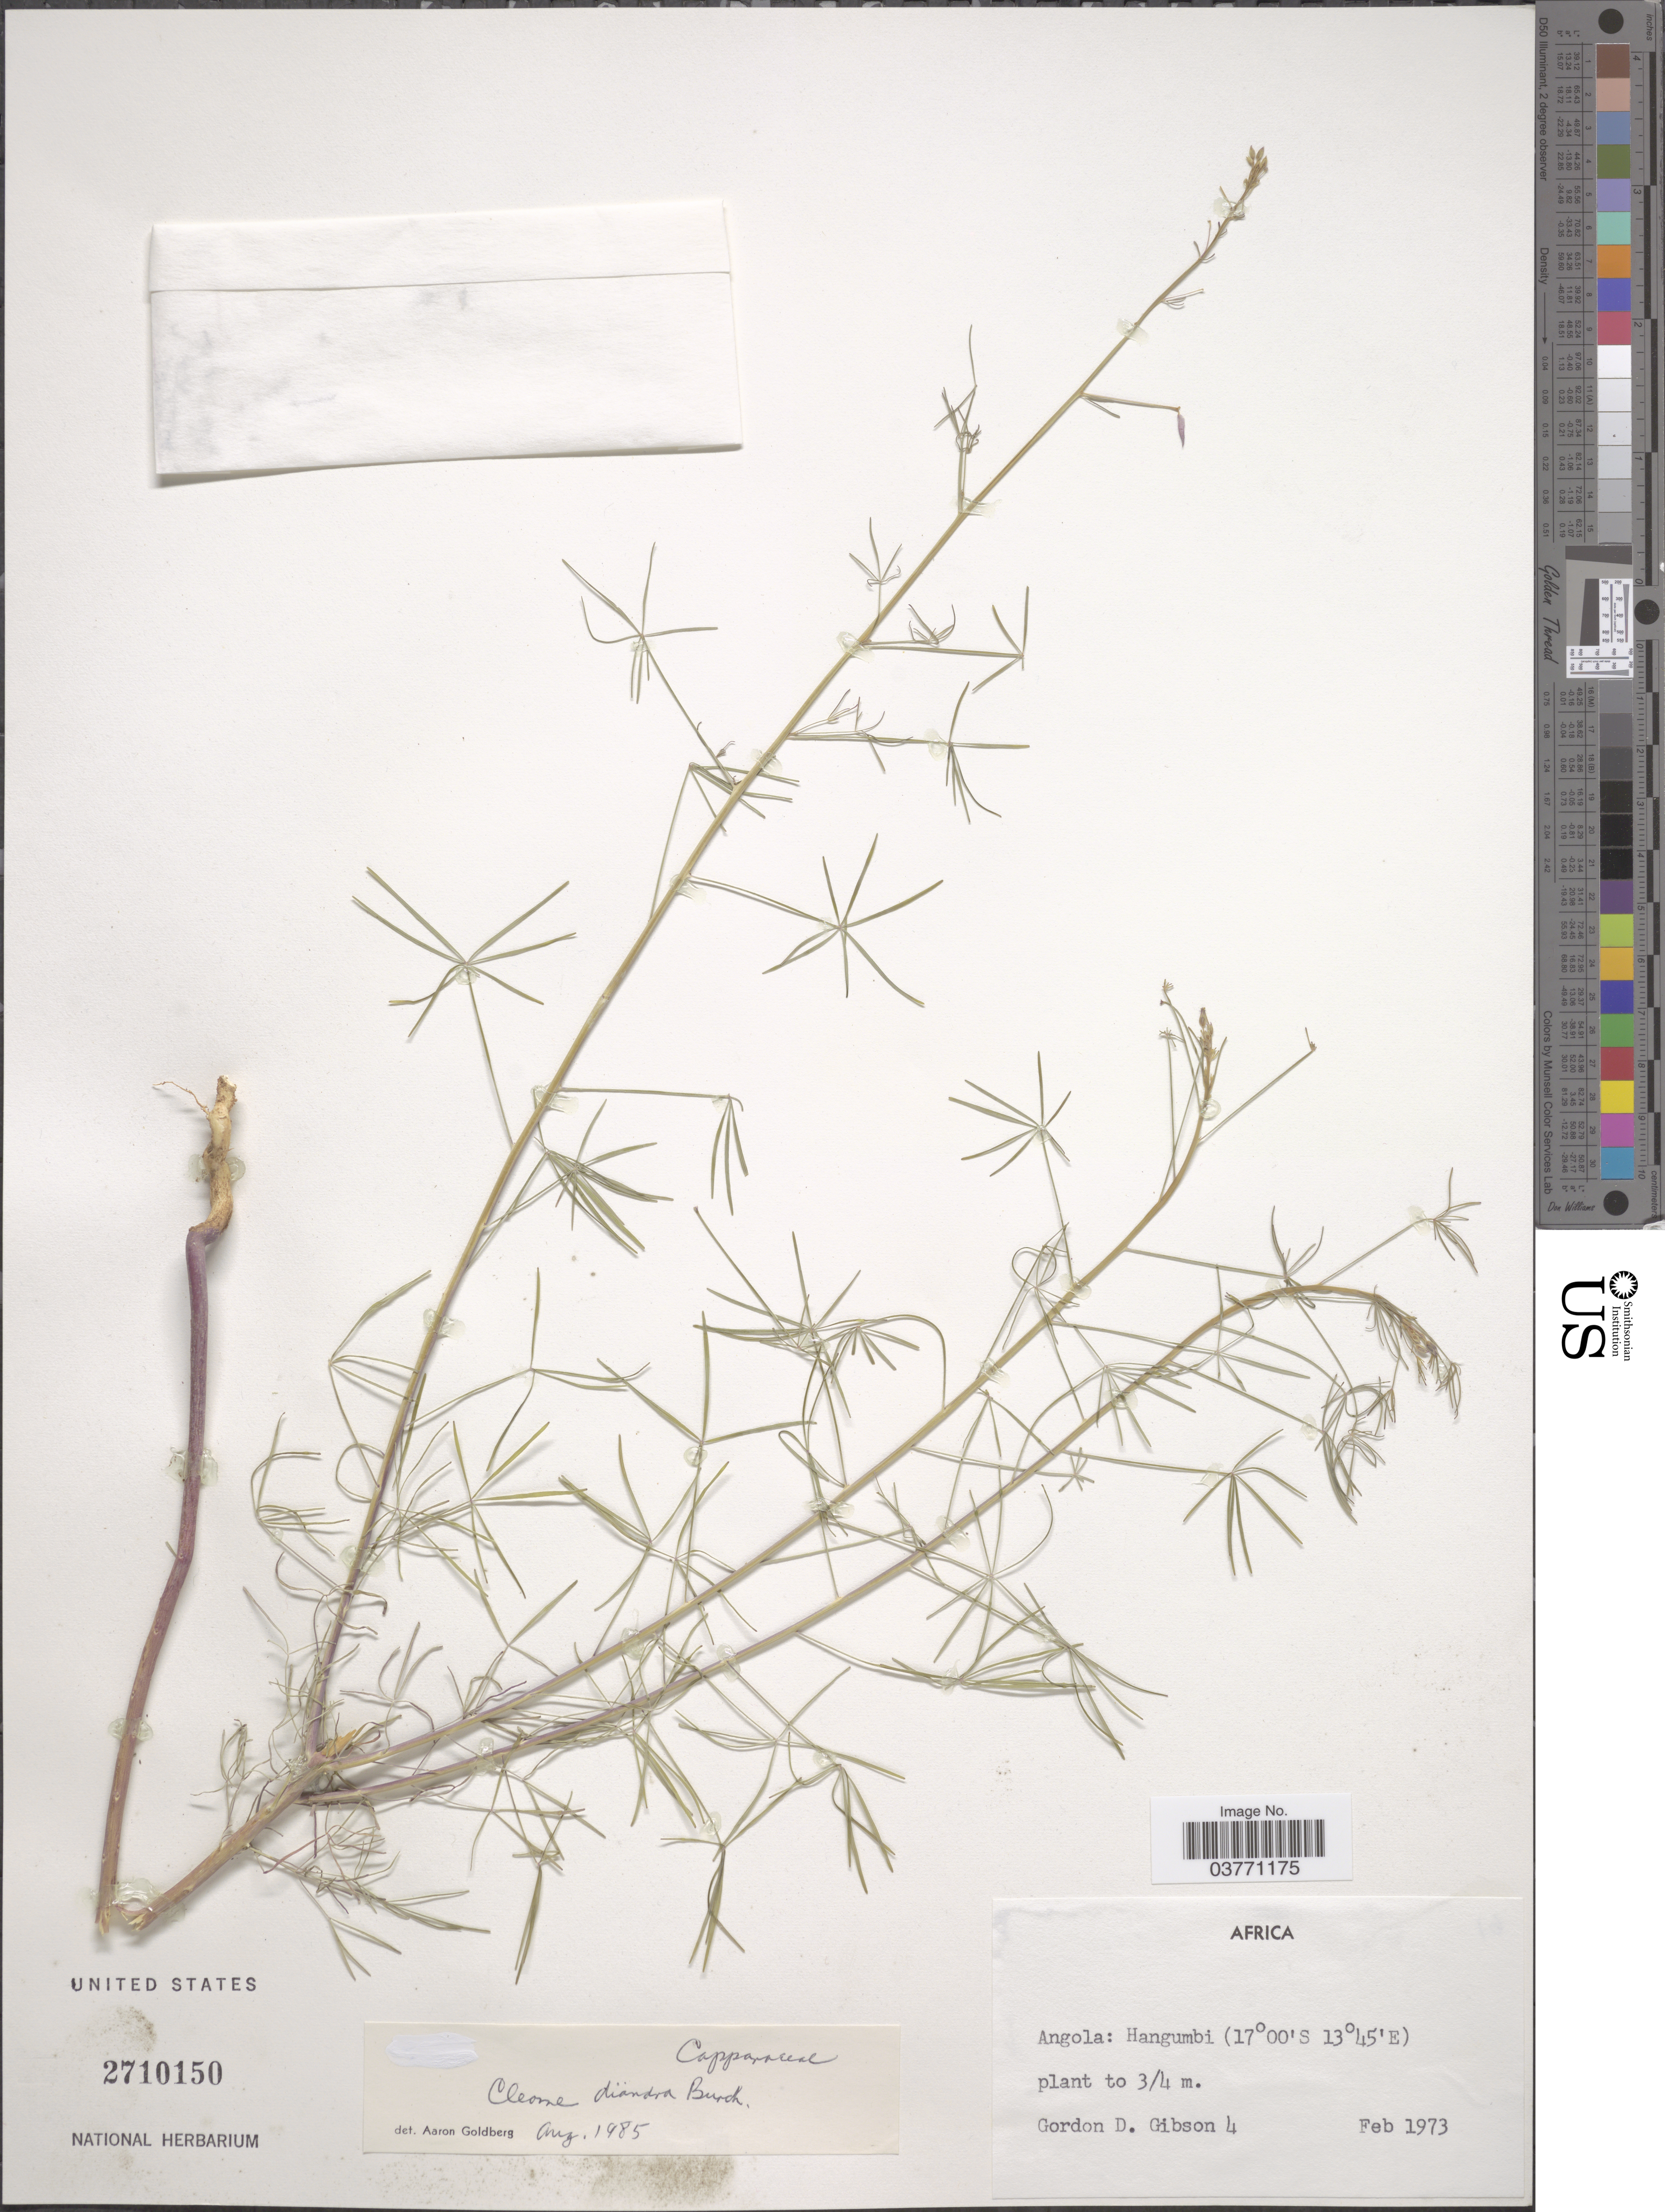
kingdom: Plantae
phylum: Tracheophyta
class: Magnoliopsida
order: Brassicales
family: Cleomaceae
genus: Coalisina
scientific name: Coalisina angustifolia var. diandra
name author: (Burch.) Roalson & J.C. Hall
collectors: G. D. Gibson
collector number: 4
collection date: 1973-02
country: Angola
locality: Hangumbi.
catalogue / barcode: US 3710150